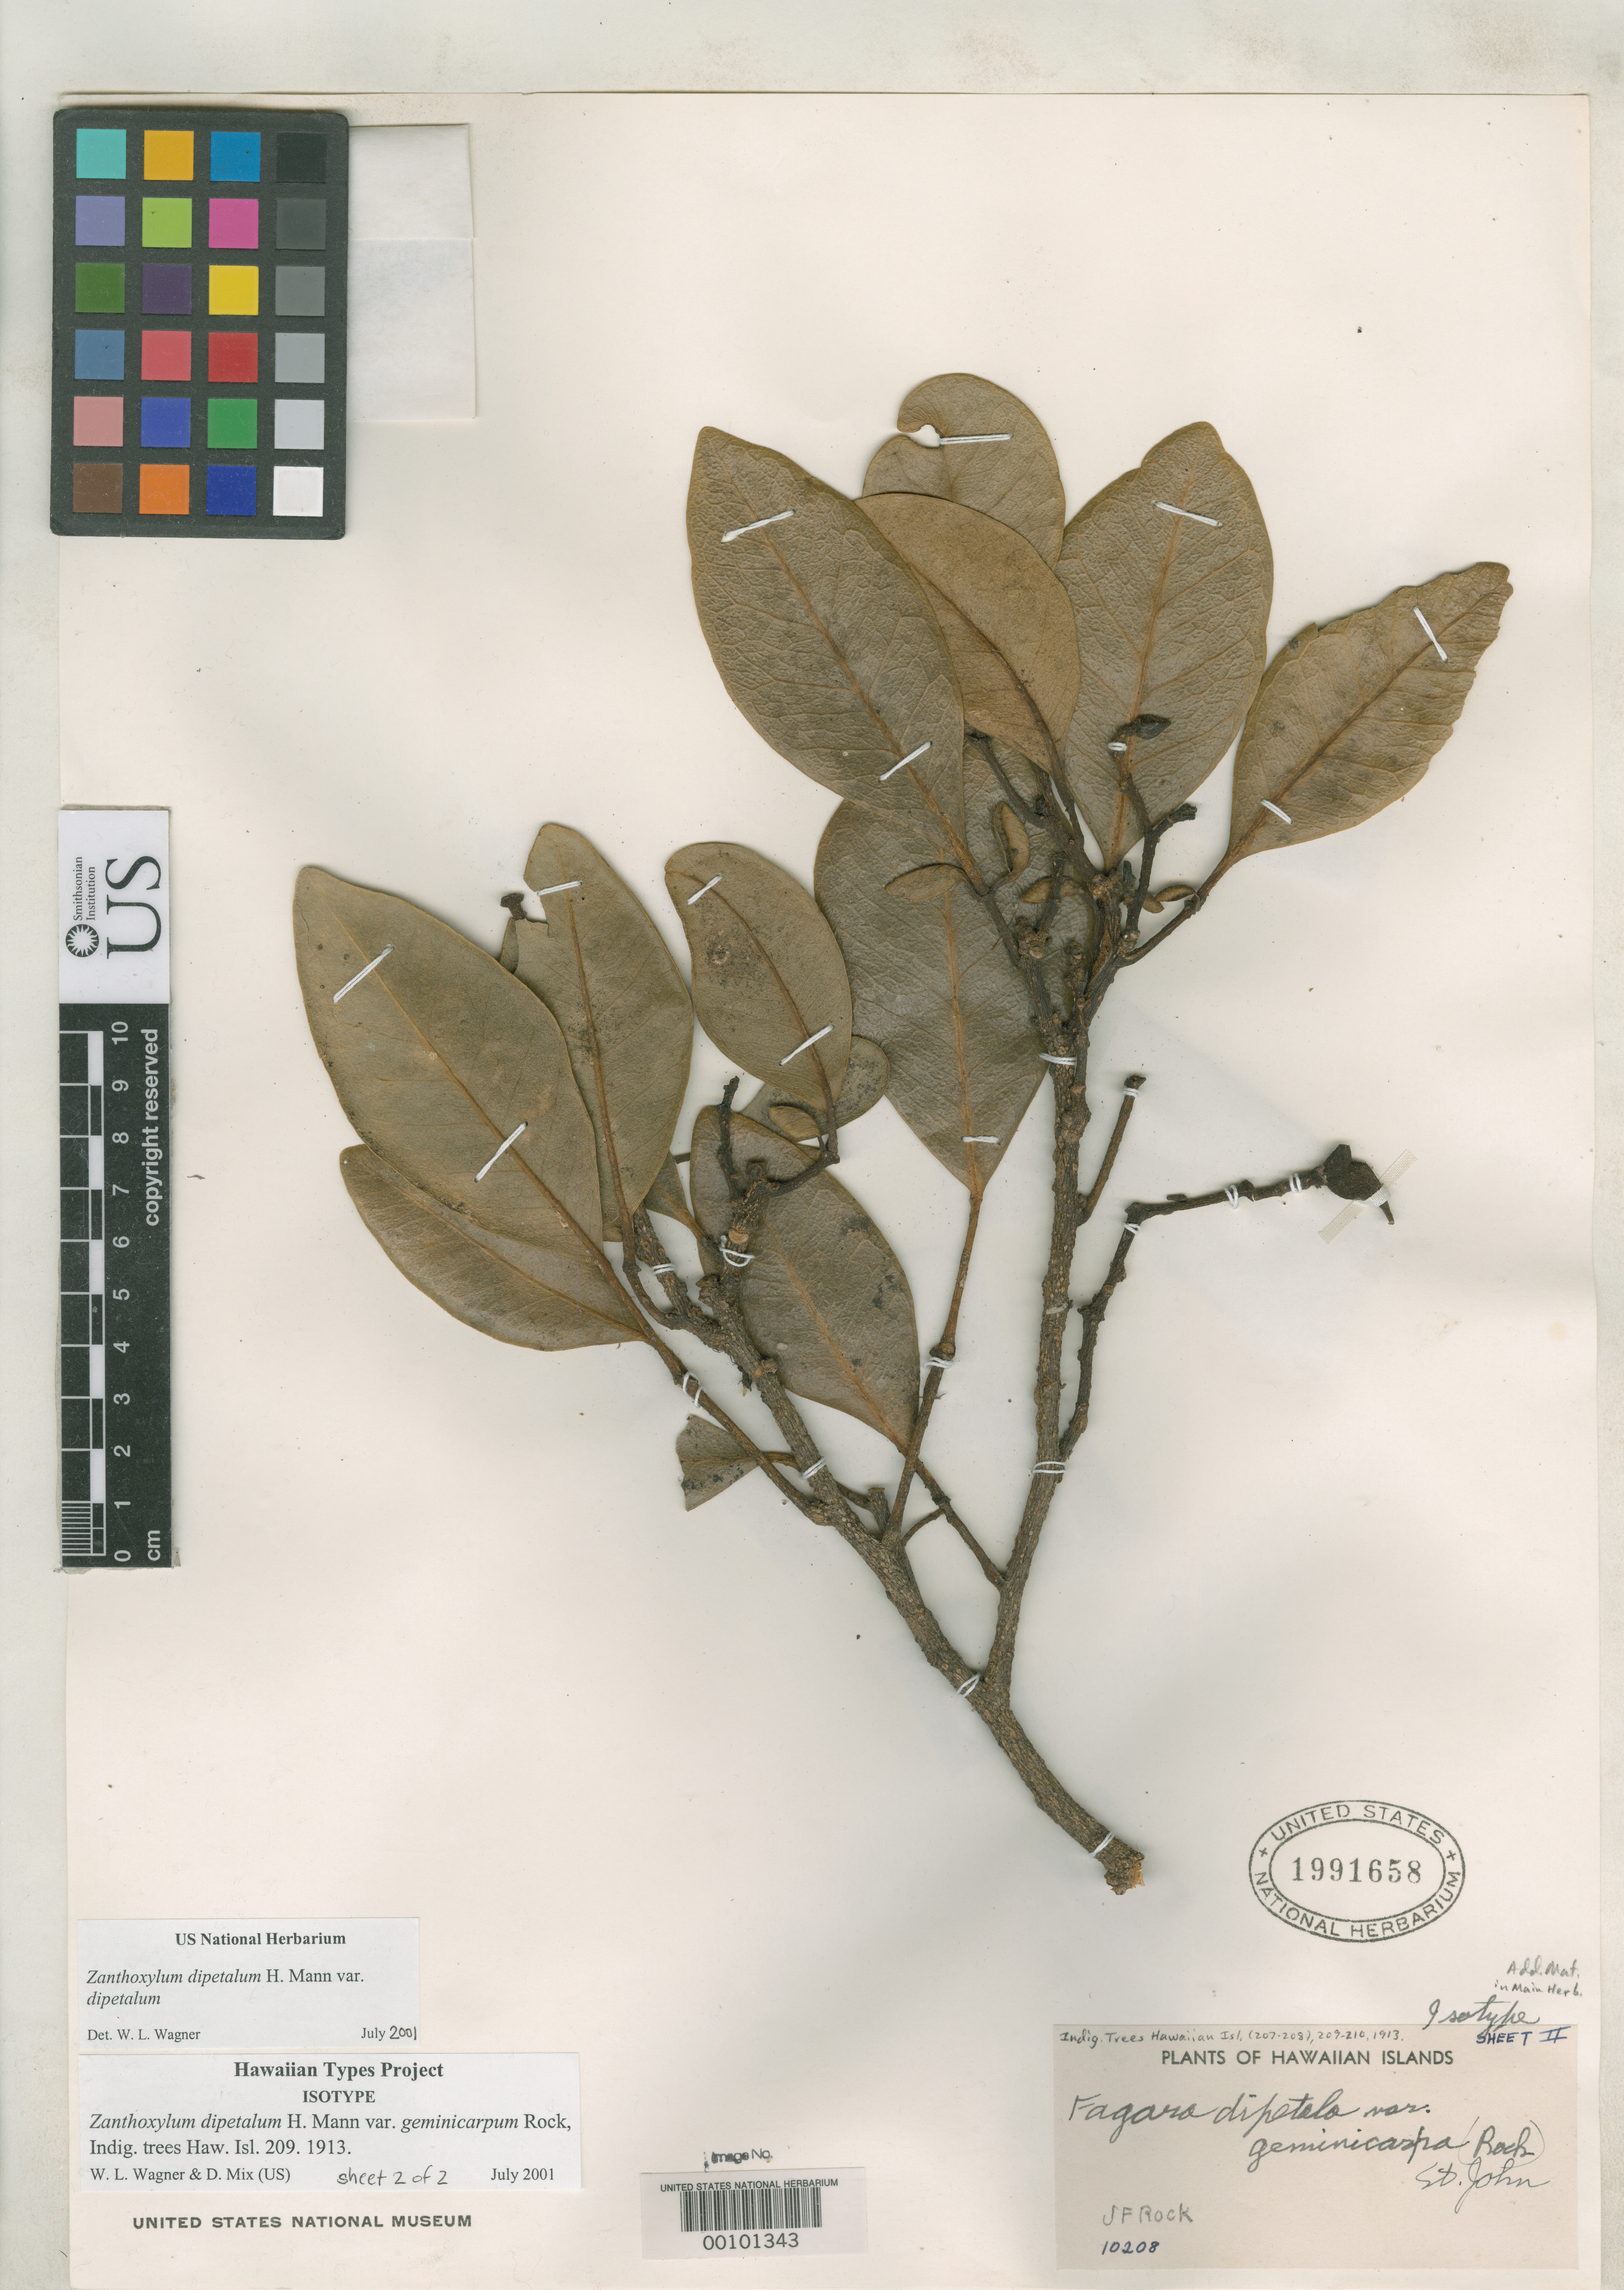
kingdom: Plantae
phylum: Tracheophyta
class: Magnoliopsida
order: Sapindales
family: Rutaceae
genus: Zanthoxylum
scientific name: Zanthoxylum dipetalum var. geminicarpum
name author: Rock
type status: Isotype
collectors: J. F. Rock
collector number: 10208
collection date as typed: Jul 1911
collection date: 1911-07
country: United States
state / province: Hawaii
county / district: Hawaii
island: Hawaii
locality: Kipukapuaulu, near Kilauea on slopes of Mauna Loa.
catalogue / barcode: US 1991658